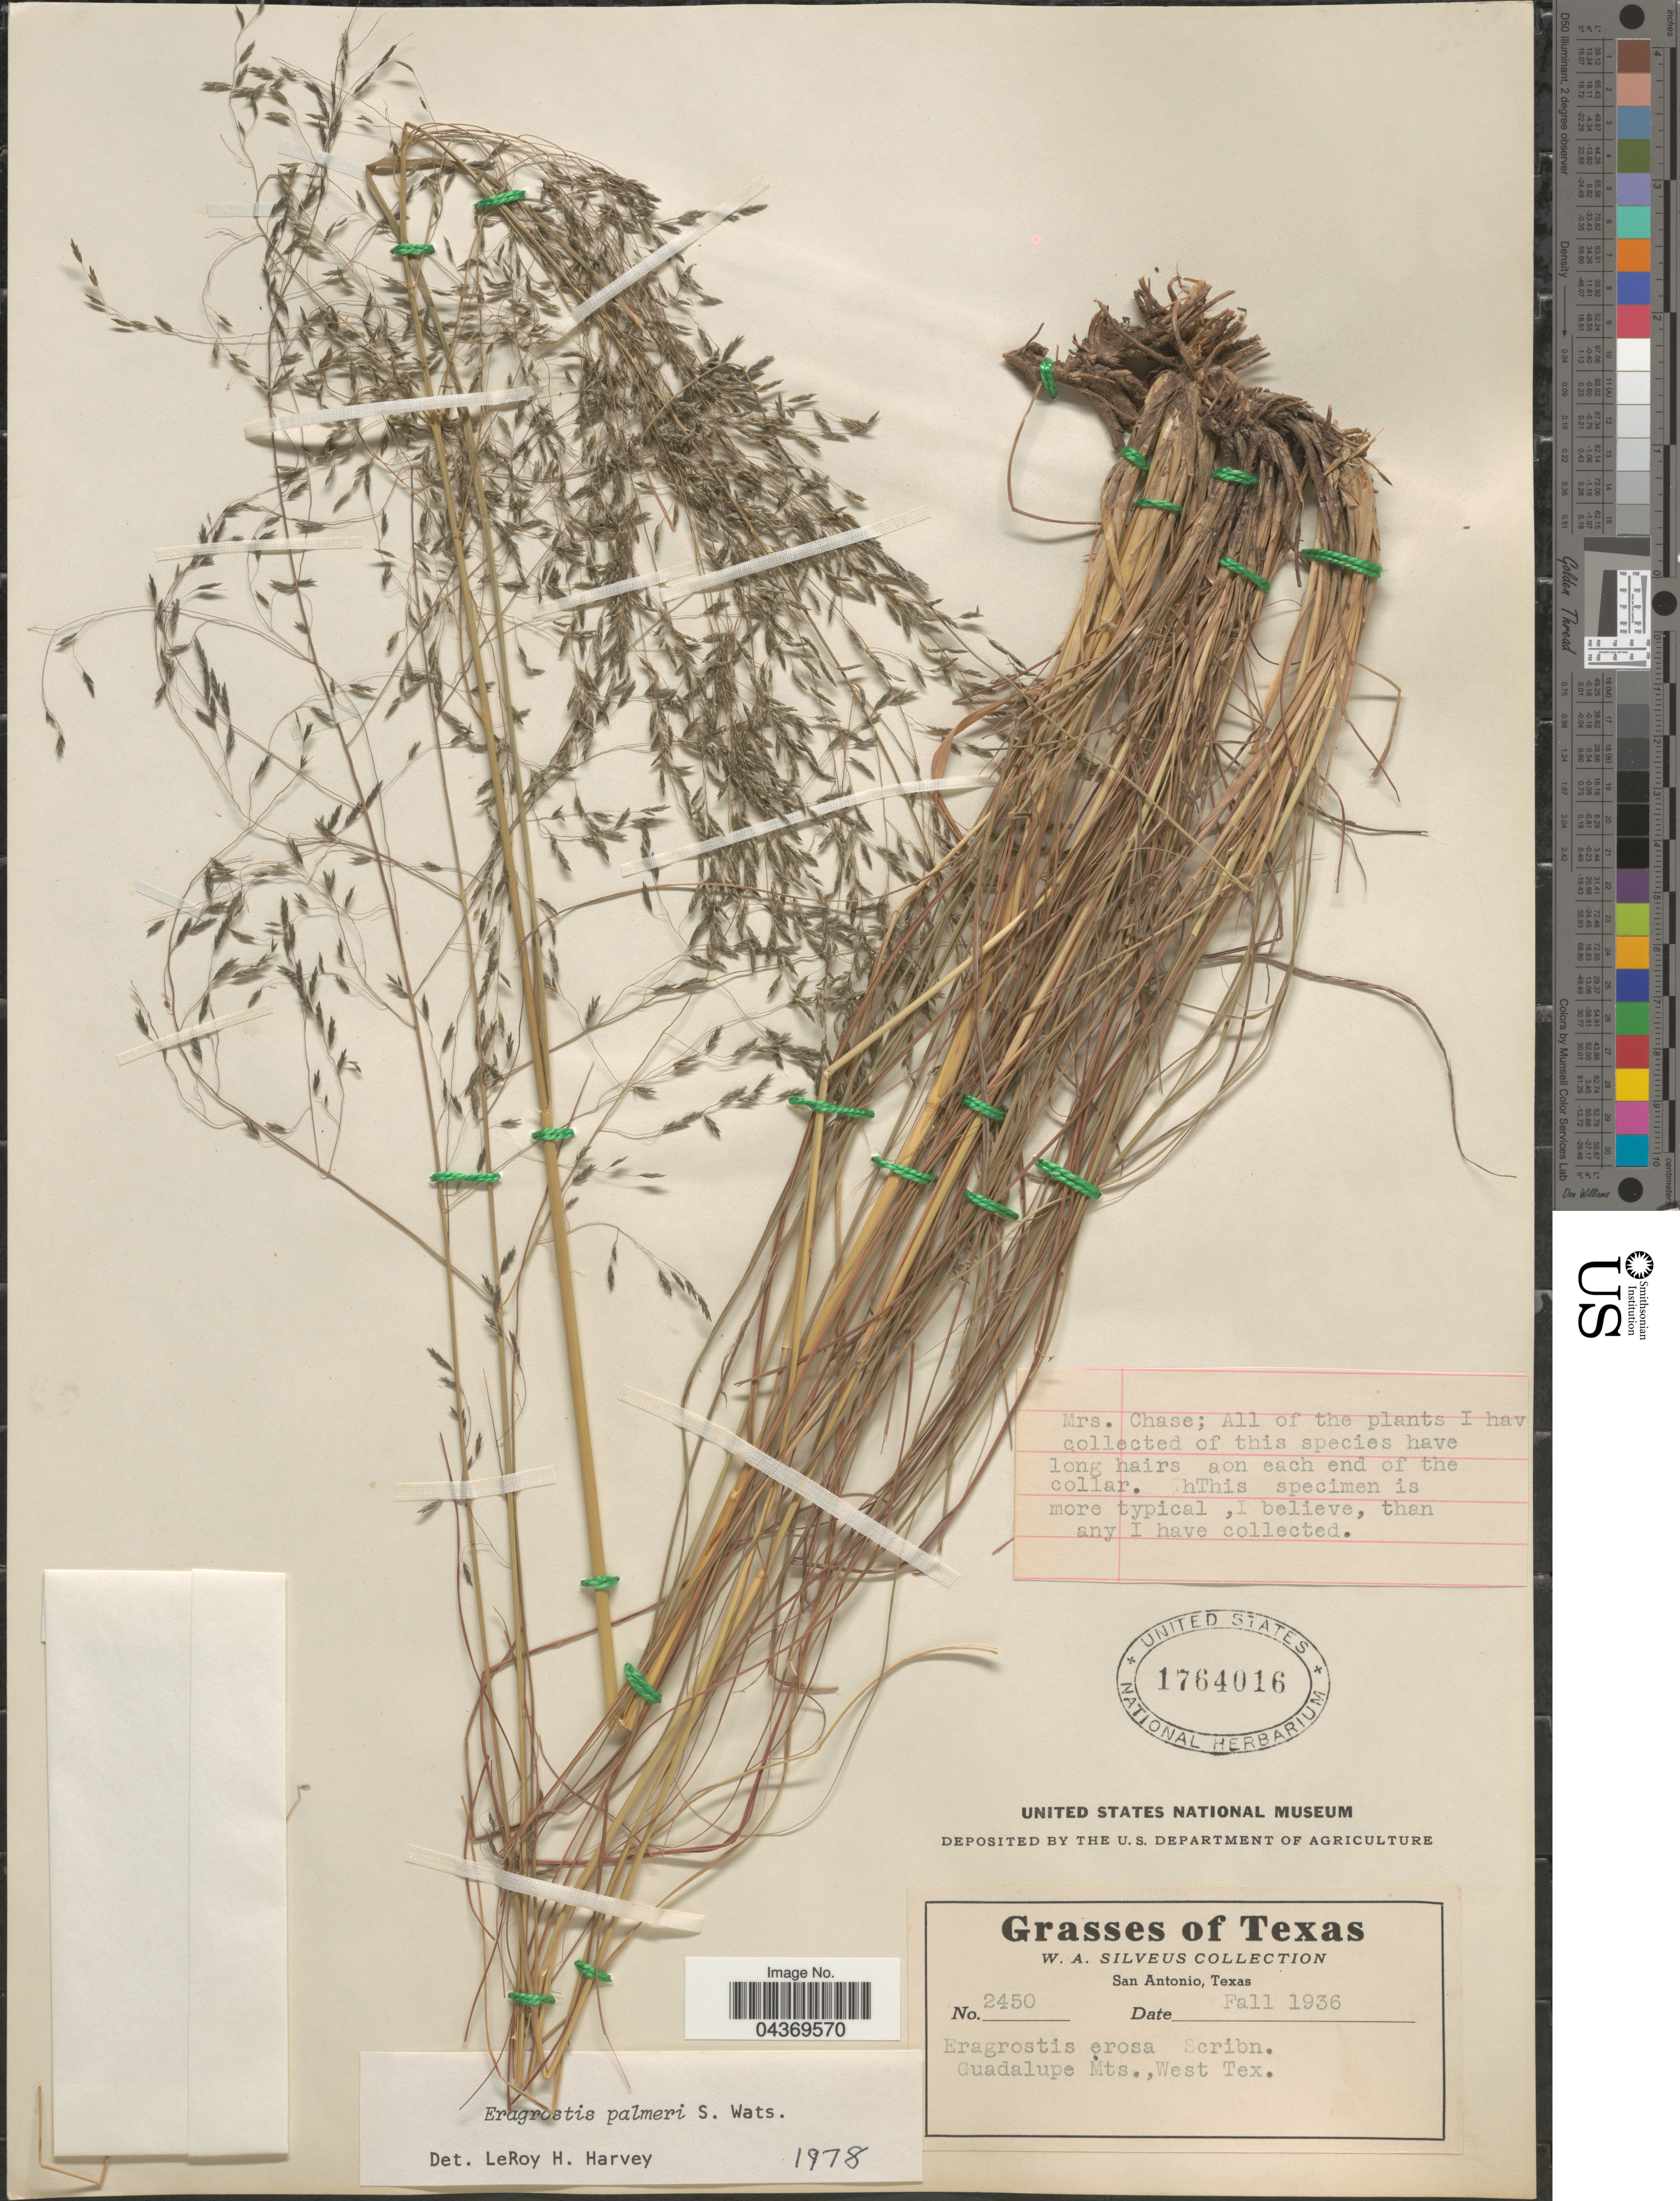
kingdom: Plantae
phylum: Tracheophyta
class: Liliopsida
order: Poales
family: Poaceae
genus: Eragrostis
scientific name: Eragrostis mexicana subsp. mexicana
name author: (Hornem.) Link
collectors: W. Silveus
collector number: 2450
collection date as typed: Fall 1936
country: United States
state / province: Texas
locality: Guadalupe Mts.,West Tex.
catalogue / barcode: US 1764016